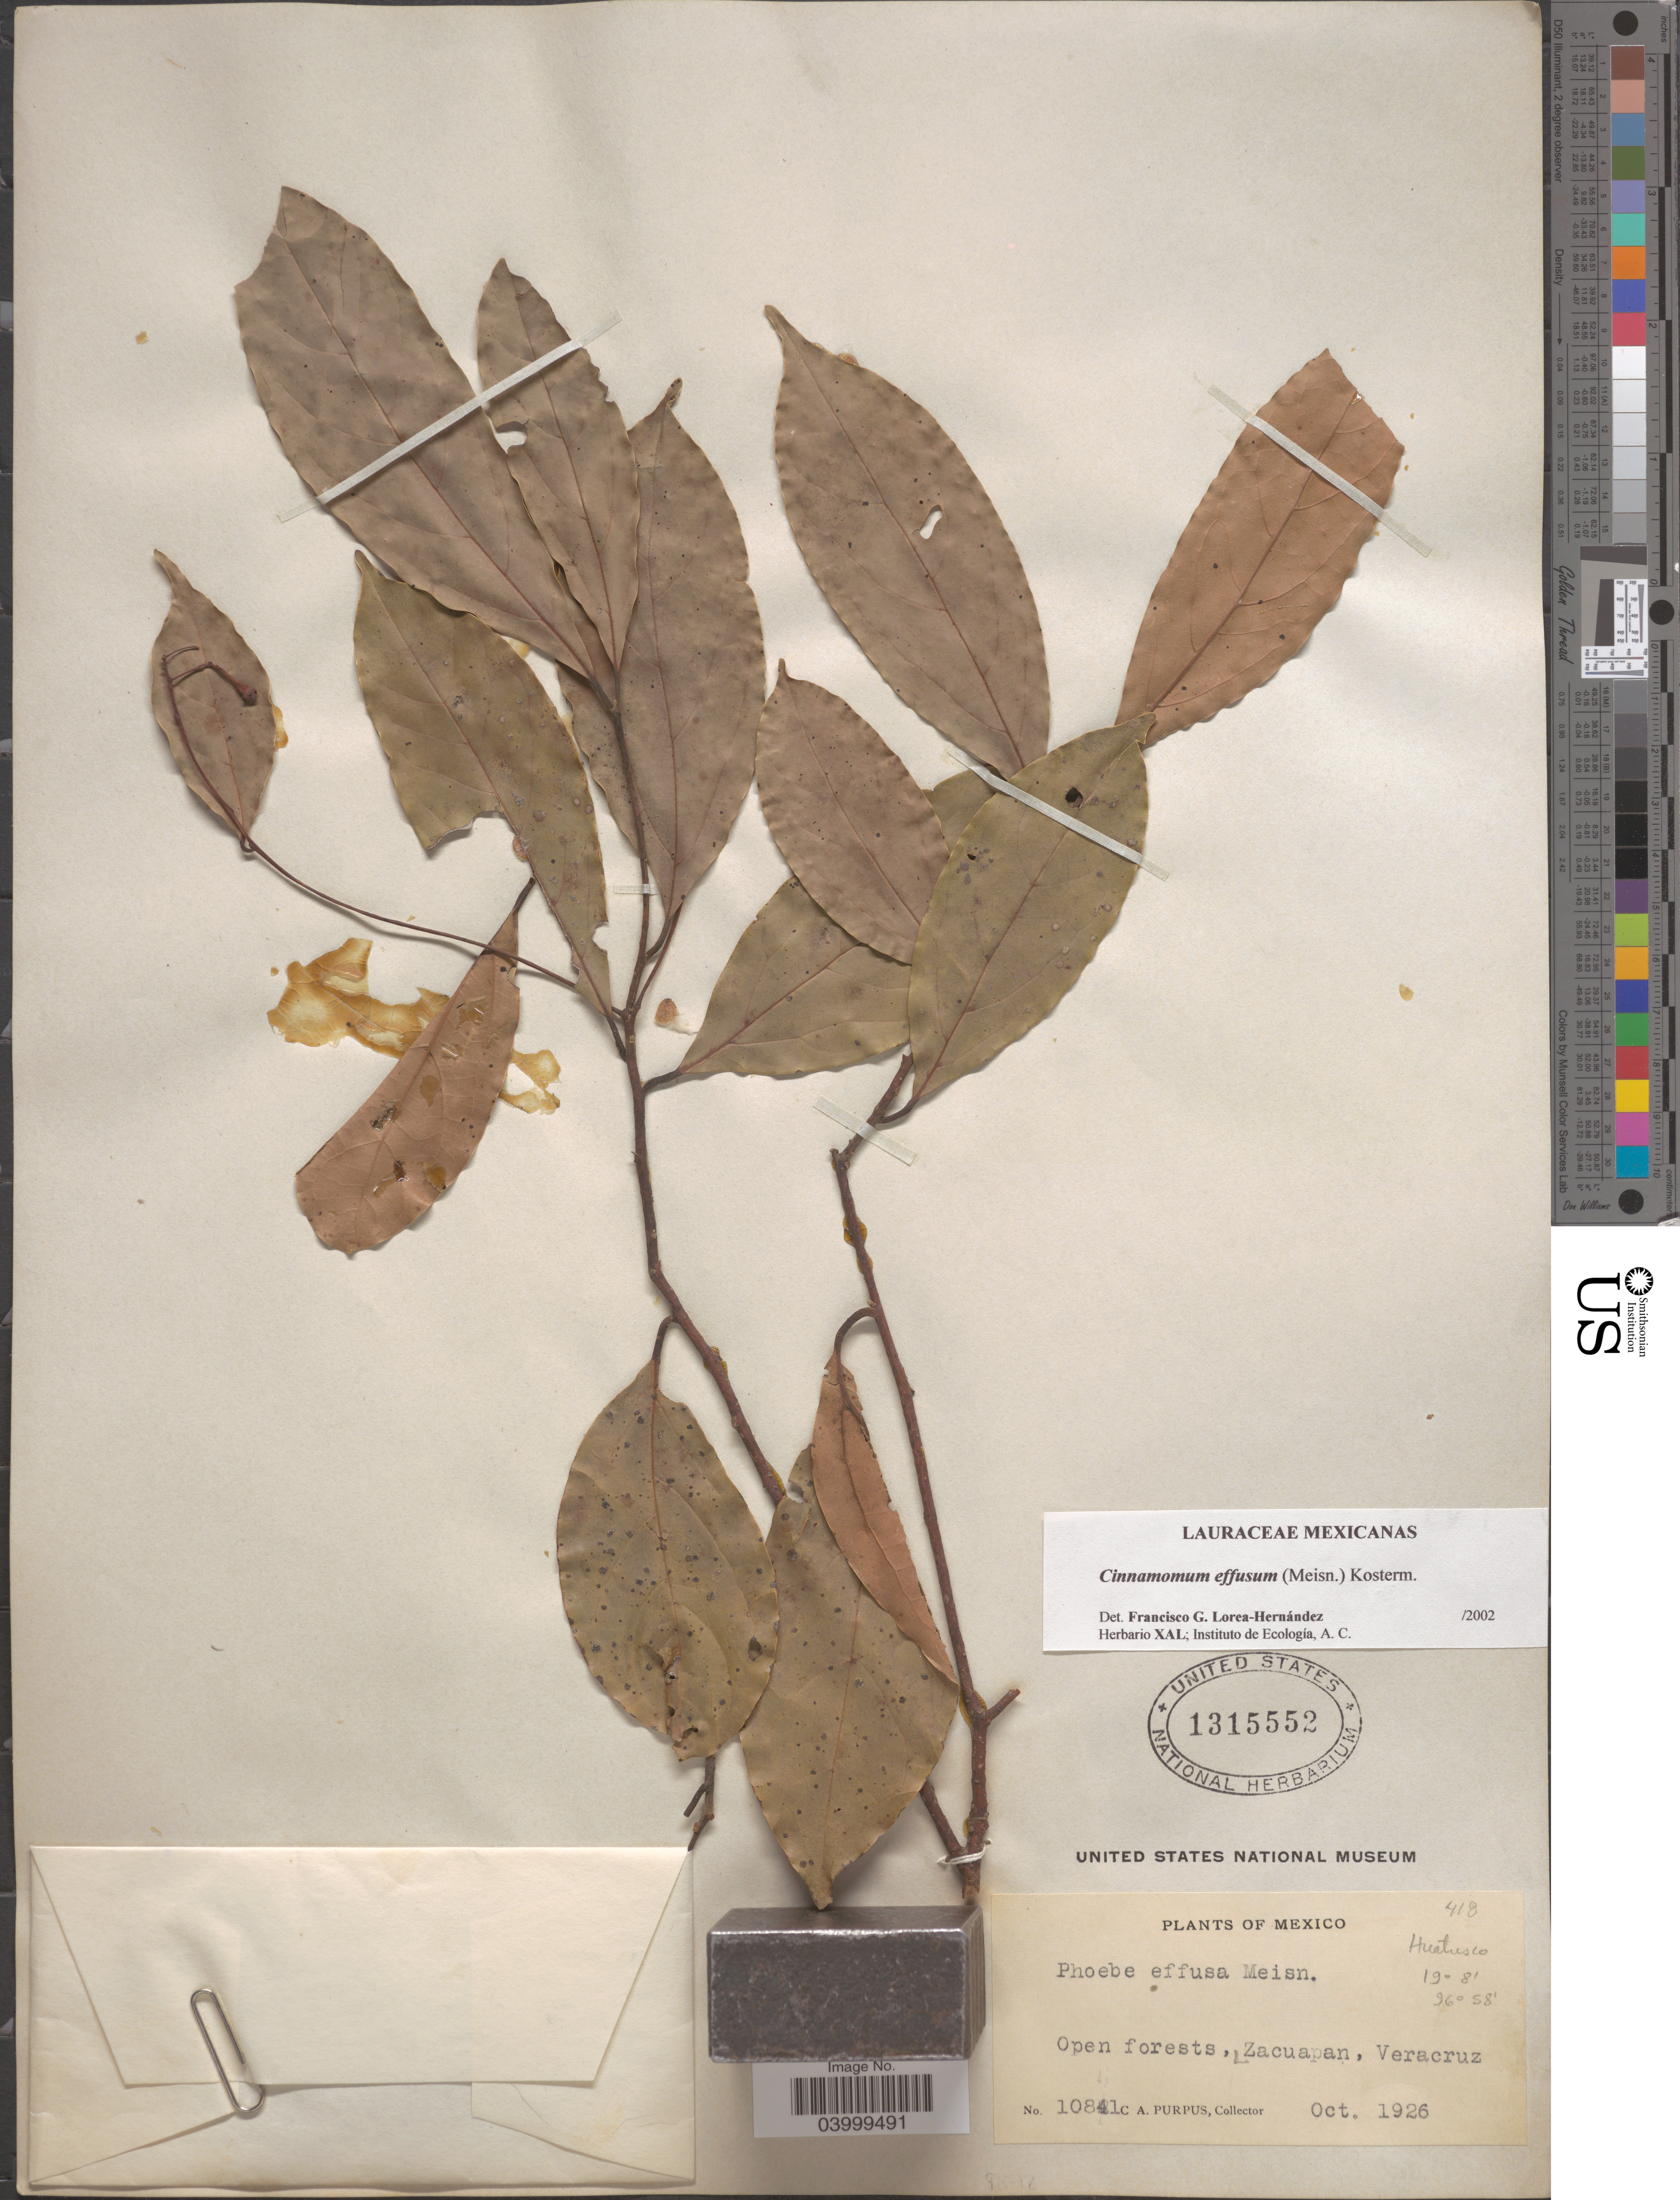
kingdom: Plantae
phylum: Tracheophyta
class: Magnoliopsida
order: Laurales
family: Lauraceae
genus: Cinnamomum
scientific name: Cinnamomum effusum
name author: (Meisn.) Kosterm.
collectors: C. A. Purpus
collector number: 10841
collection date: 1926-10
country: Mexico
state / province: Veracruz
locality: Zacuapan, Veracruz.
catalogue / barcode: US 1315552